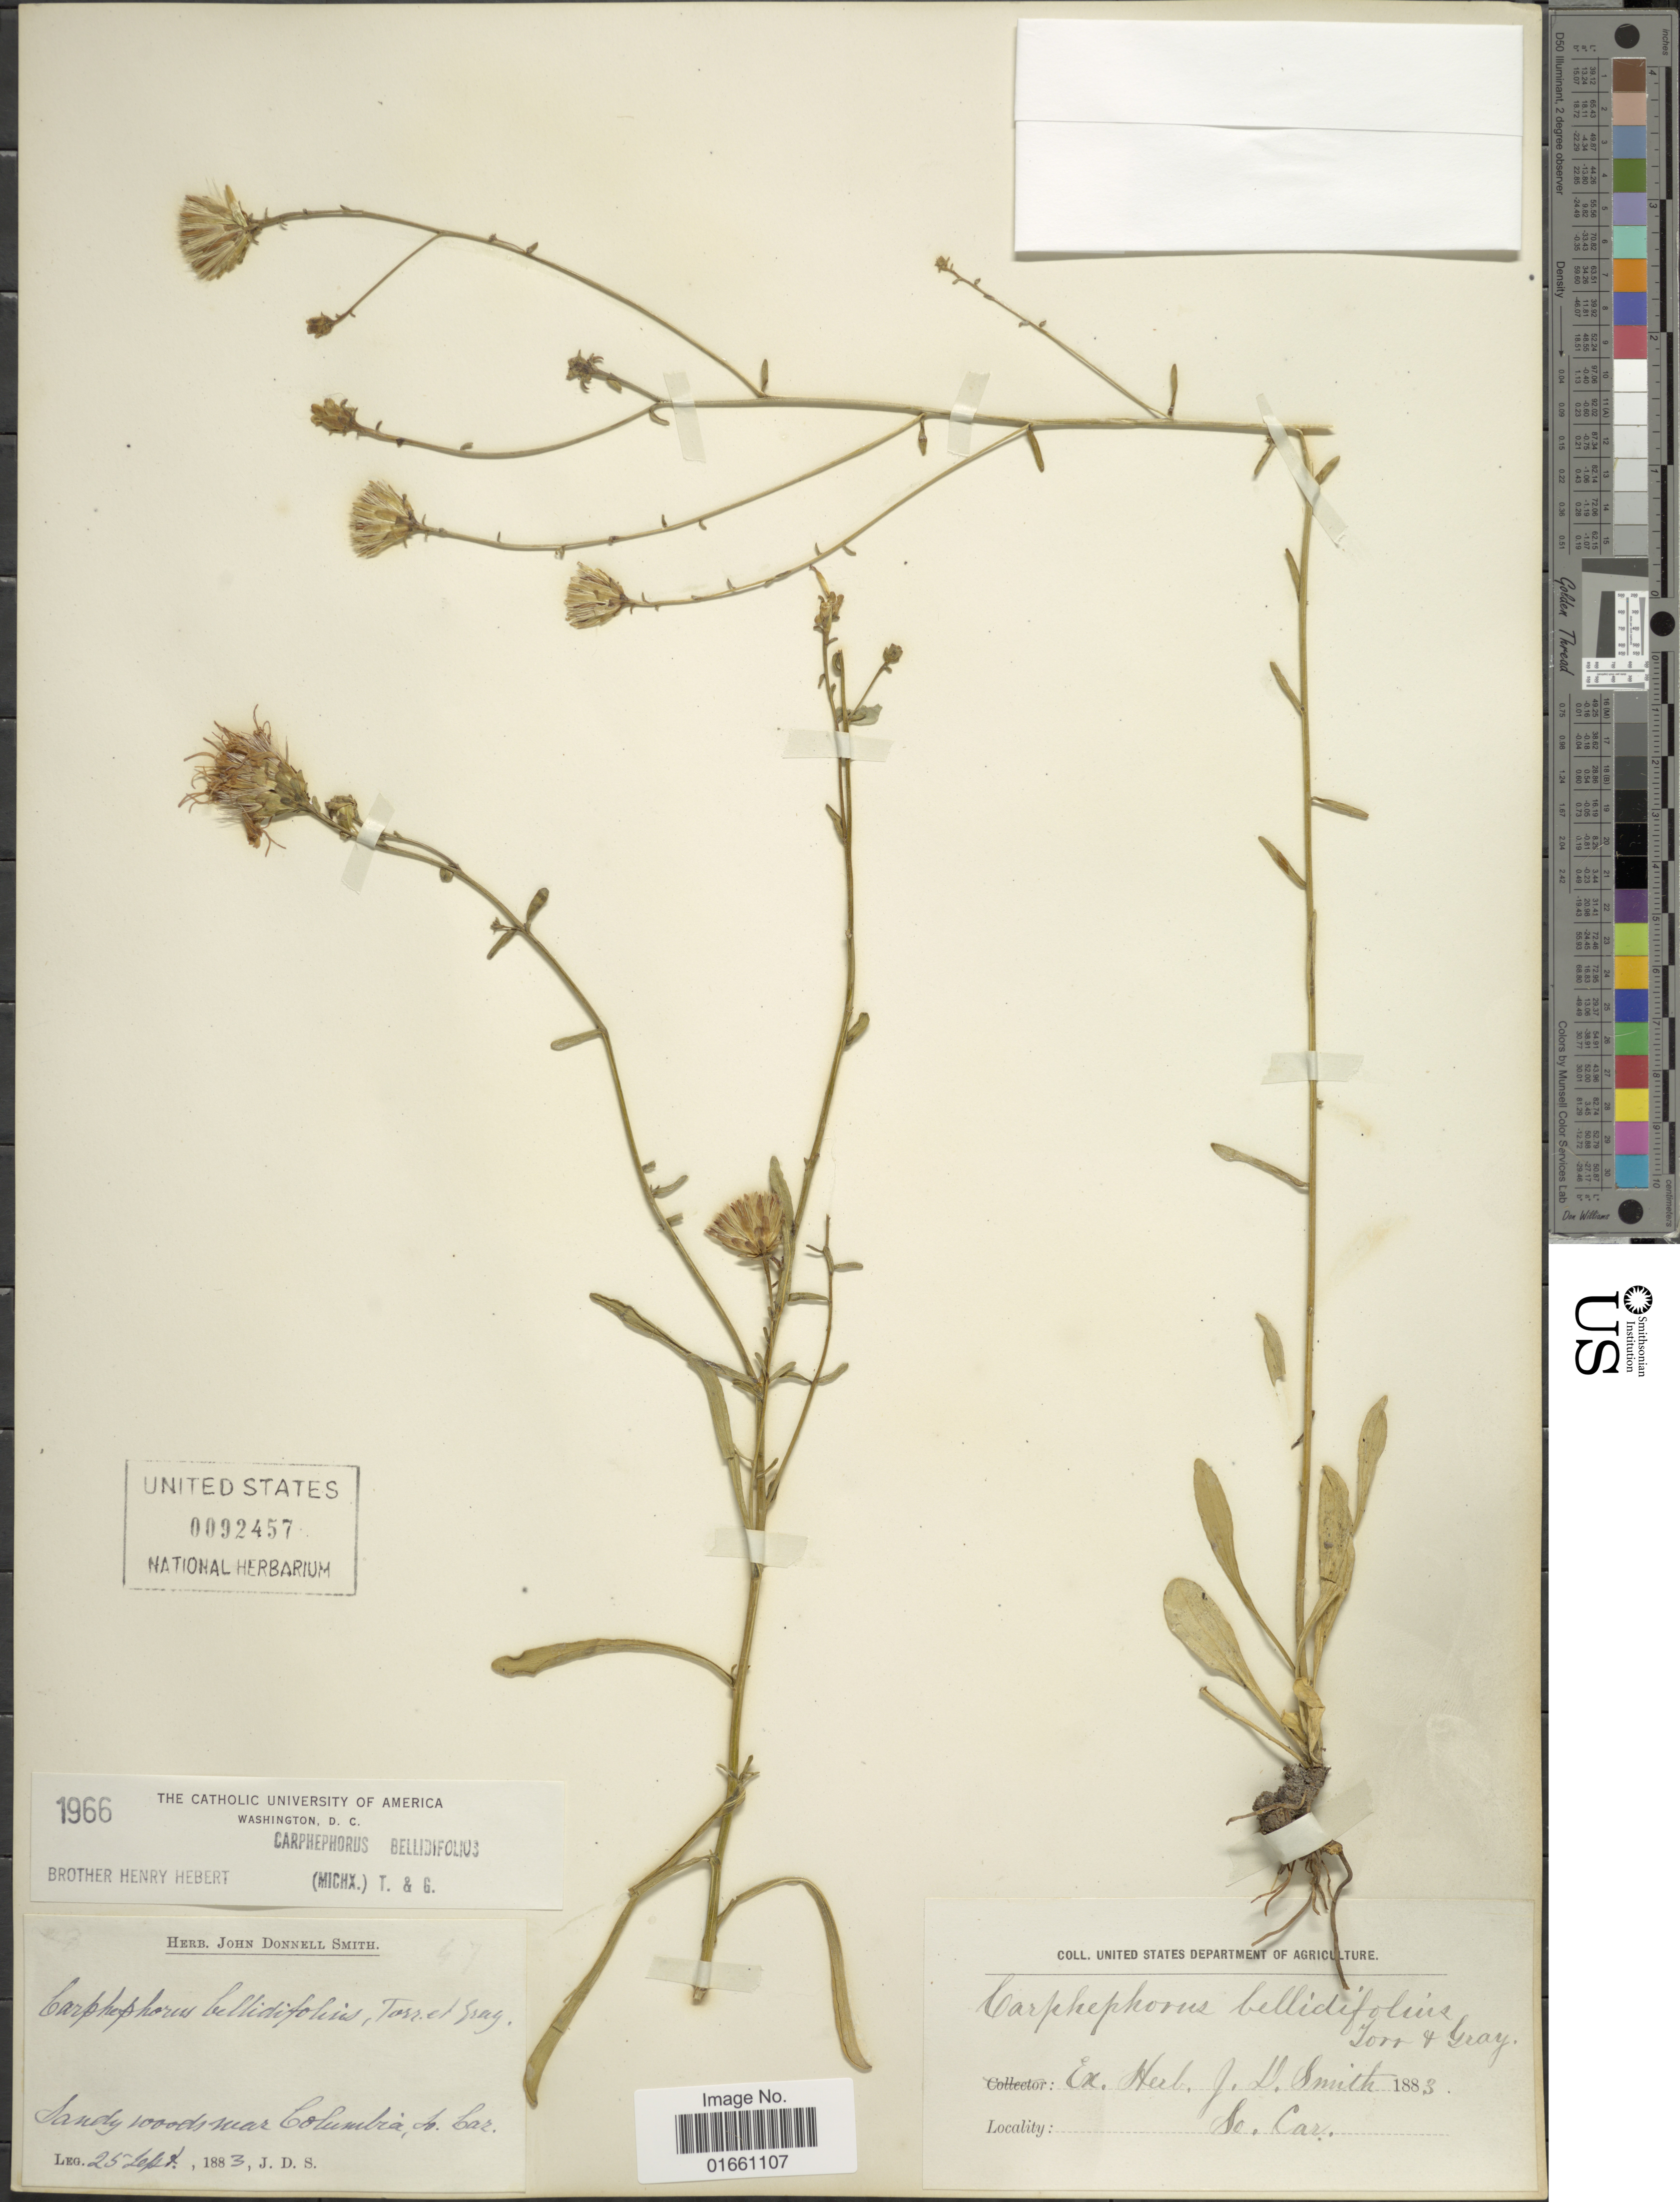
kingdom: Plantae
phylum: Tracheophyta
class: Magnoliopsida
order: Asterales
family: Asteraceae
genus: Carphephorus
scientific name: Carphephorus bellidifolius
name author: (Michx.) Torr. & A. Gray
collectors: J. Donnell Smith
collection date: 1883-09-25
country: United States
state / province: South Carolina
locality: Sandy woods near Columbia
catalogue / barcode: US 92457